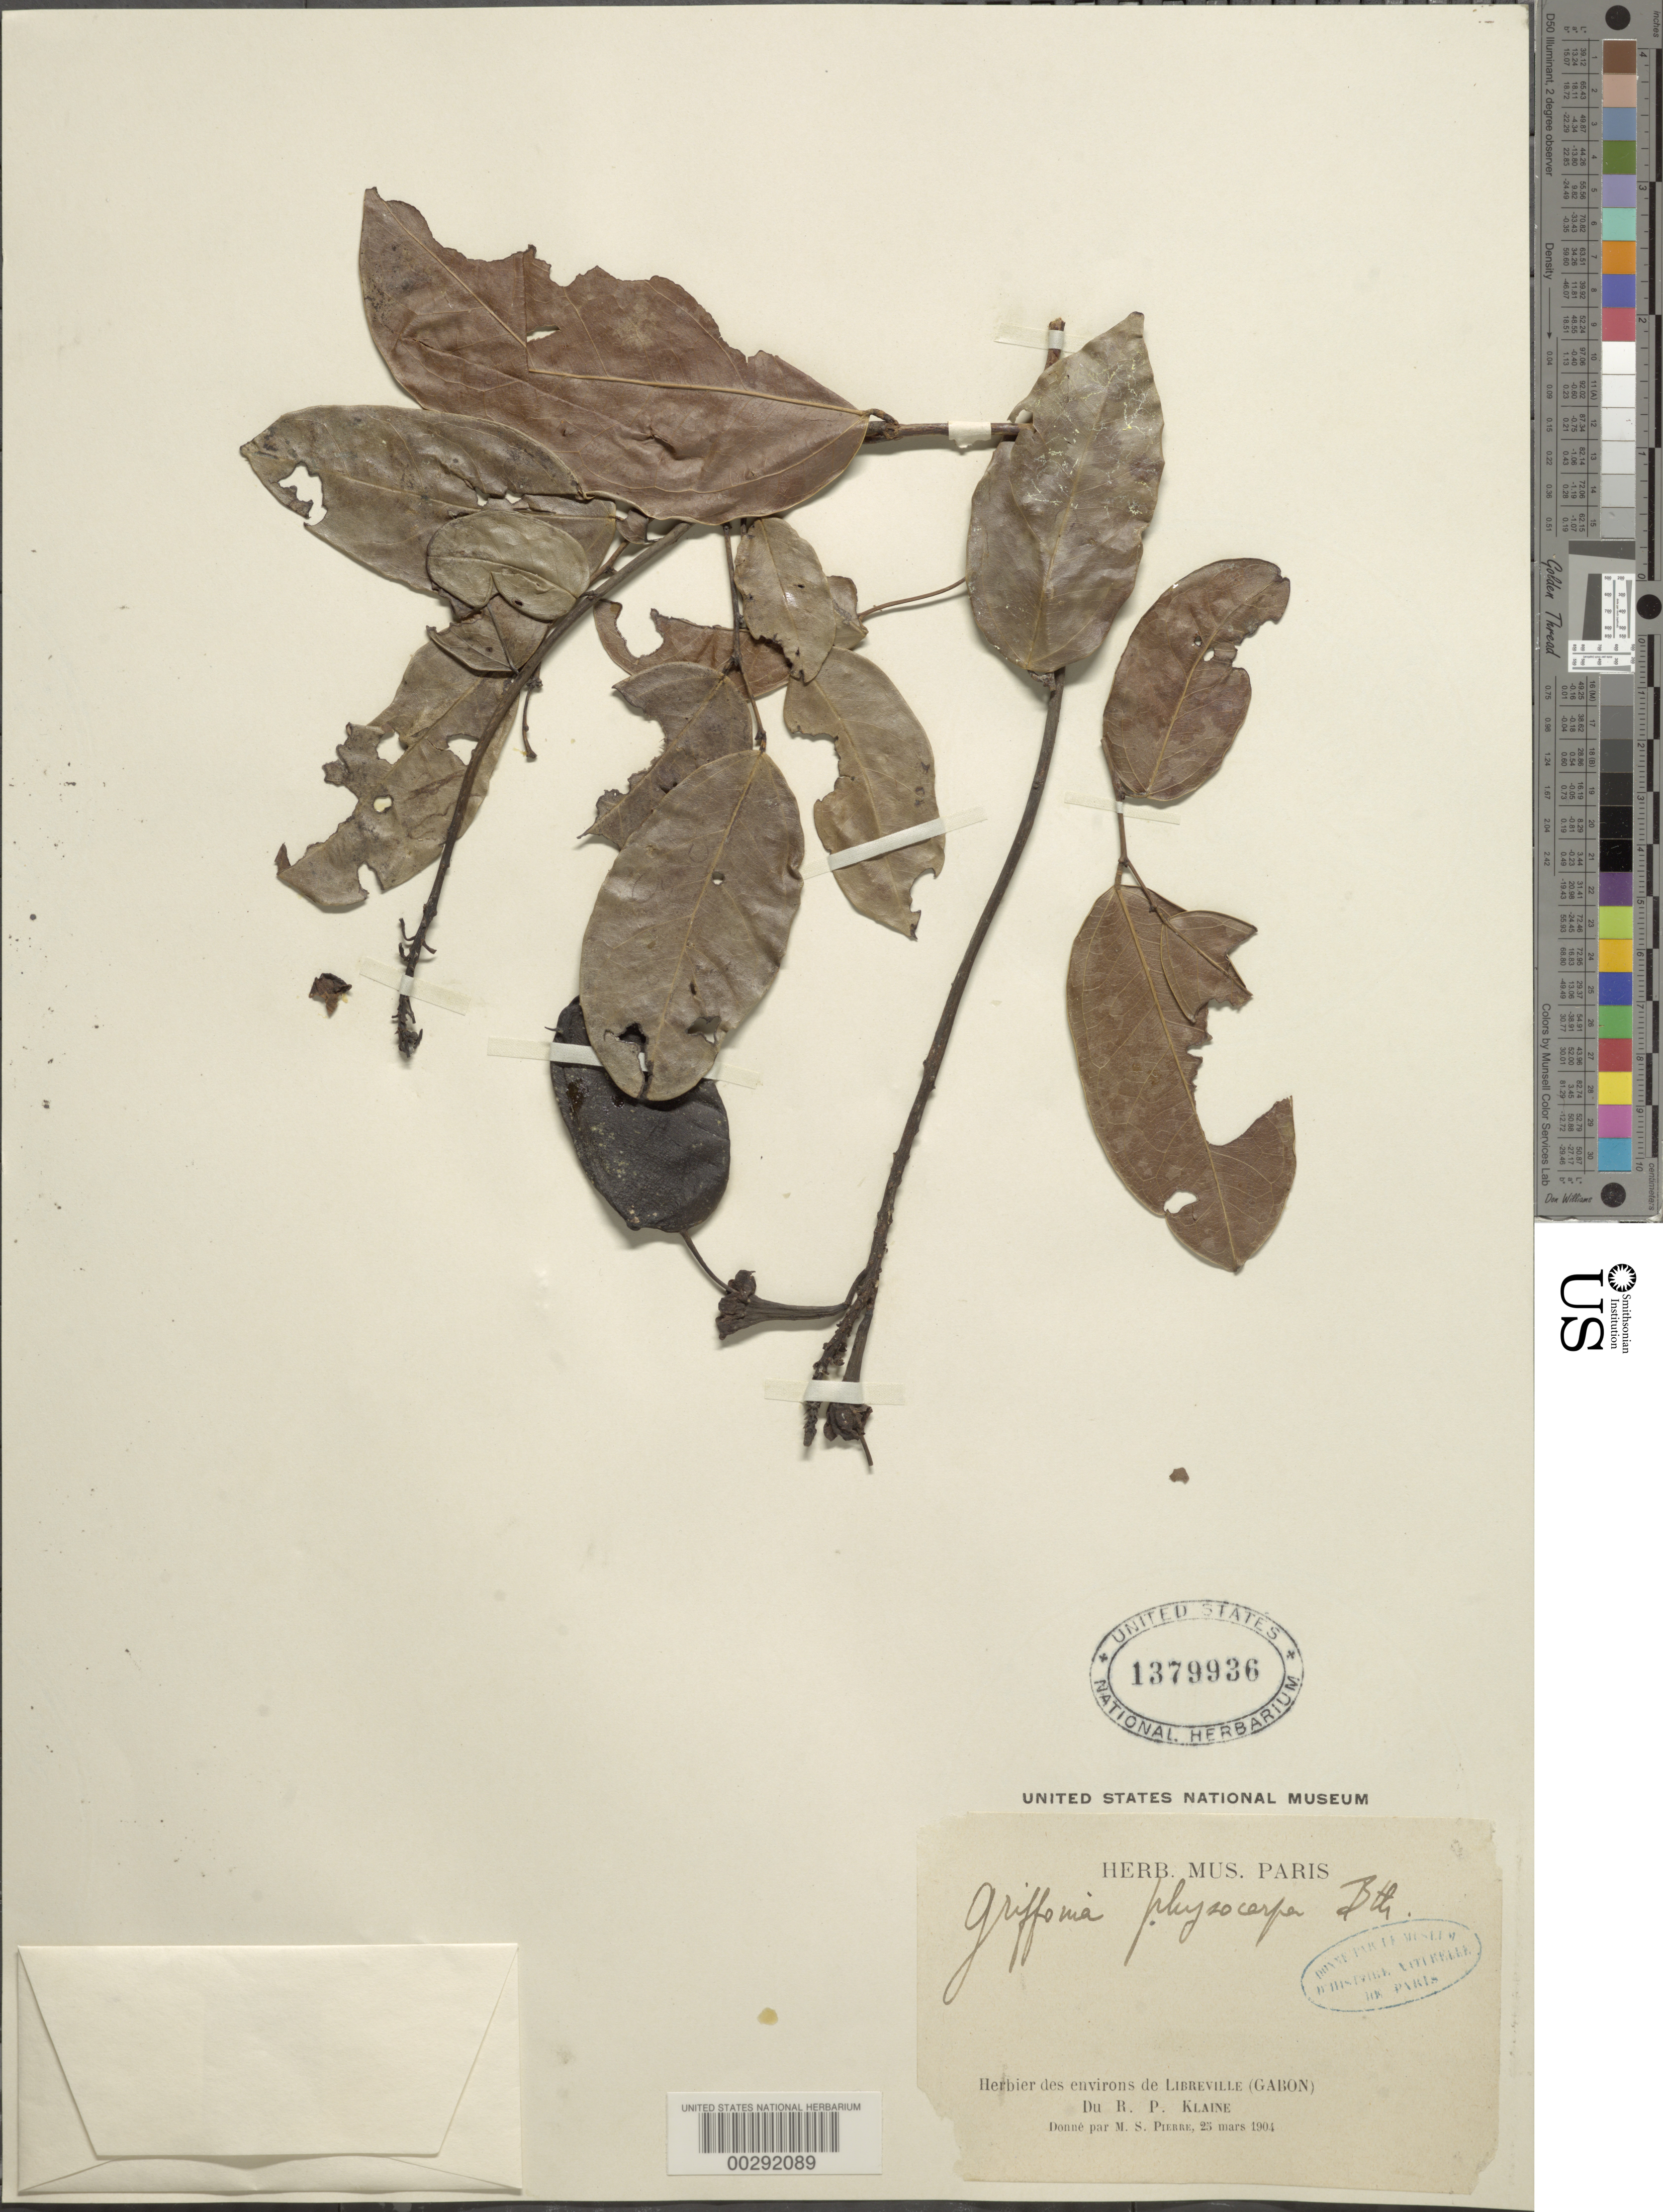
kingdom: Plantae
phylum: Tracheophyta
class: Magnoliopsida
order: Fabales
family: Fabaceae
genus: Griffonia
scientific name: Griffonia physocarpa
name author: Baill.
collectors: R. Klaine & M. S. Pierre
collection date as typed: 25 Mar 1904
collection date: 1904-03-25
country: Gabon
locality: Vicinity of Libreville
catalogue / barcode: US 1379936